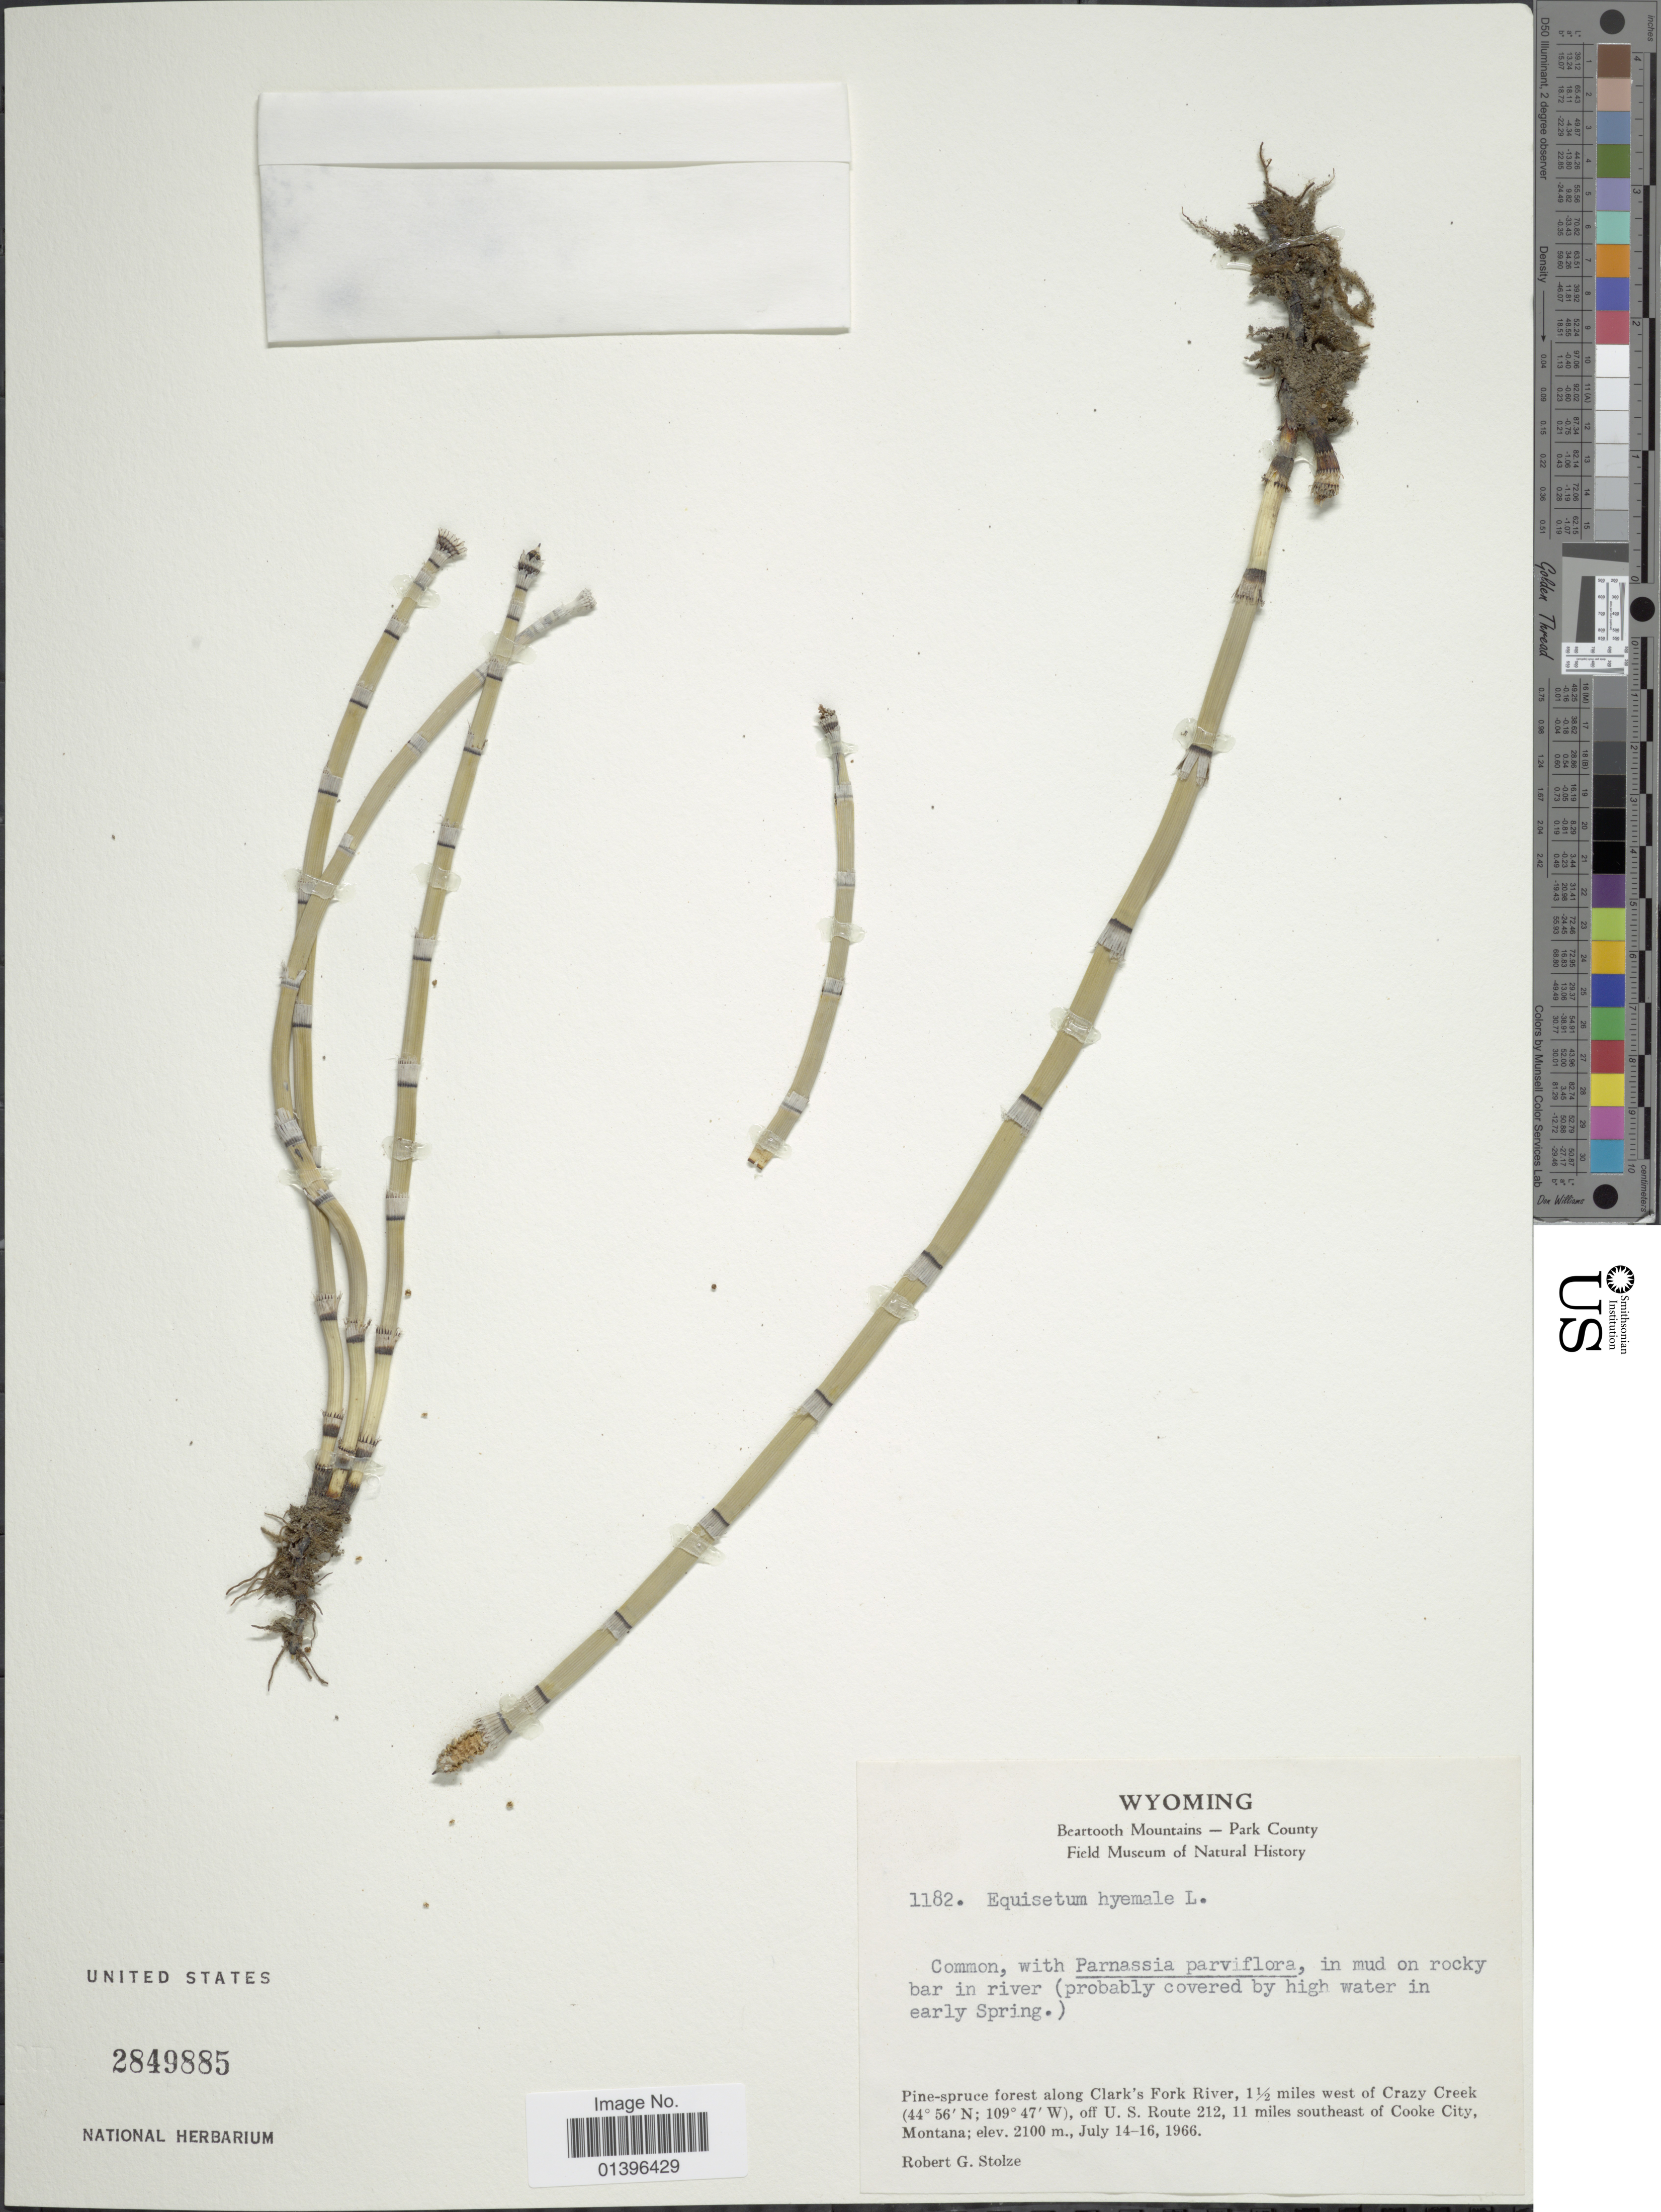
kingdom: Plantae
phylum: Tracheophyta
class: Polypodiopsida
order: Equisetales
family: Equisetaceae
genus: Equisetum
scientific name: Equisetum hyemale var. affine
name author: (Engelm.) A.A. Eaton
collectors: R. G. Stolze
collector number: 1182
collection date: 1966-07-14/1966-07-16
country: United States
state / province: Wyoming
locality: Beartooth Mountains - Park County. Pine-spruce forest along Clark's Fork River, 1½ miles west of Crazy Creek, off U.S. Route 212, 11 miles southeast of Cooke City, Montana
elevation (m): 2100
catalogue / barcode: US 2849885